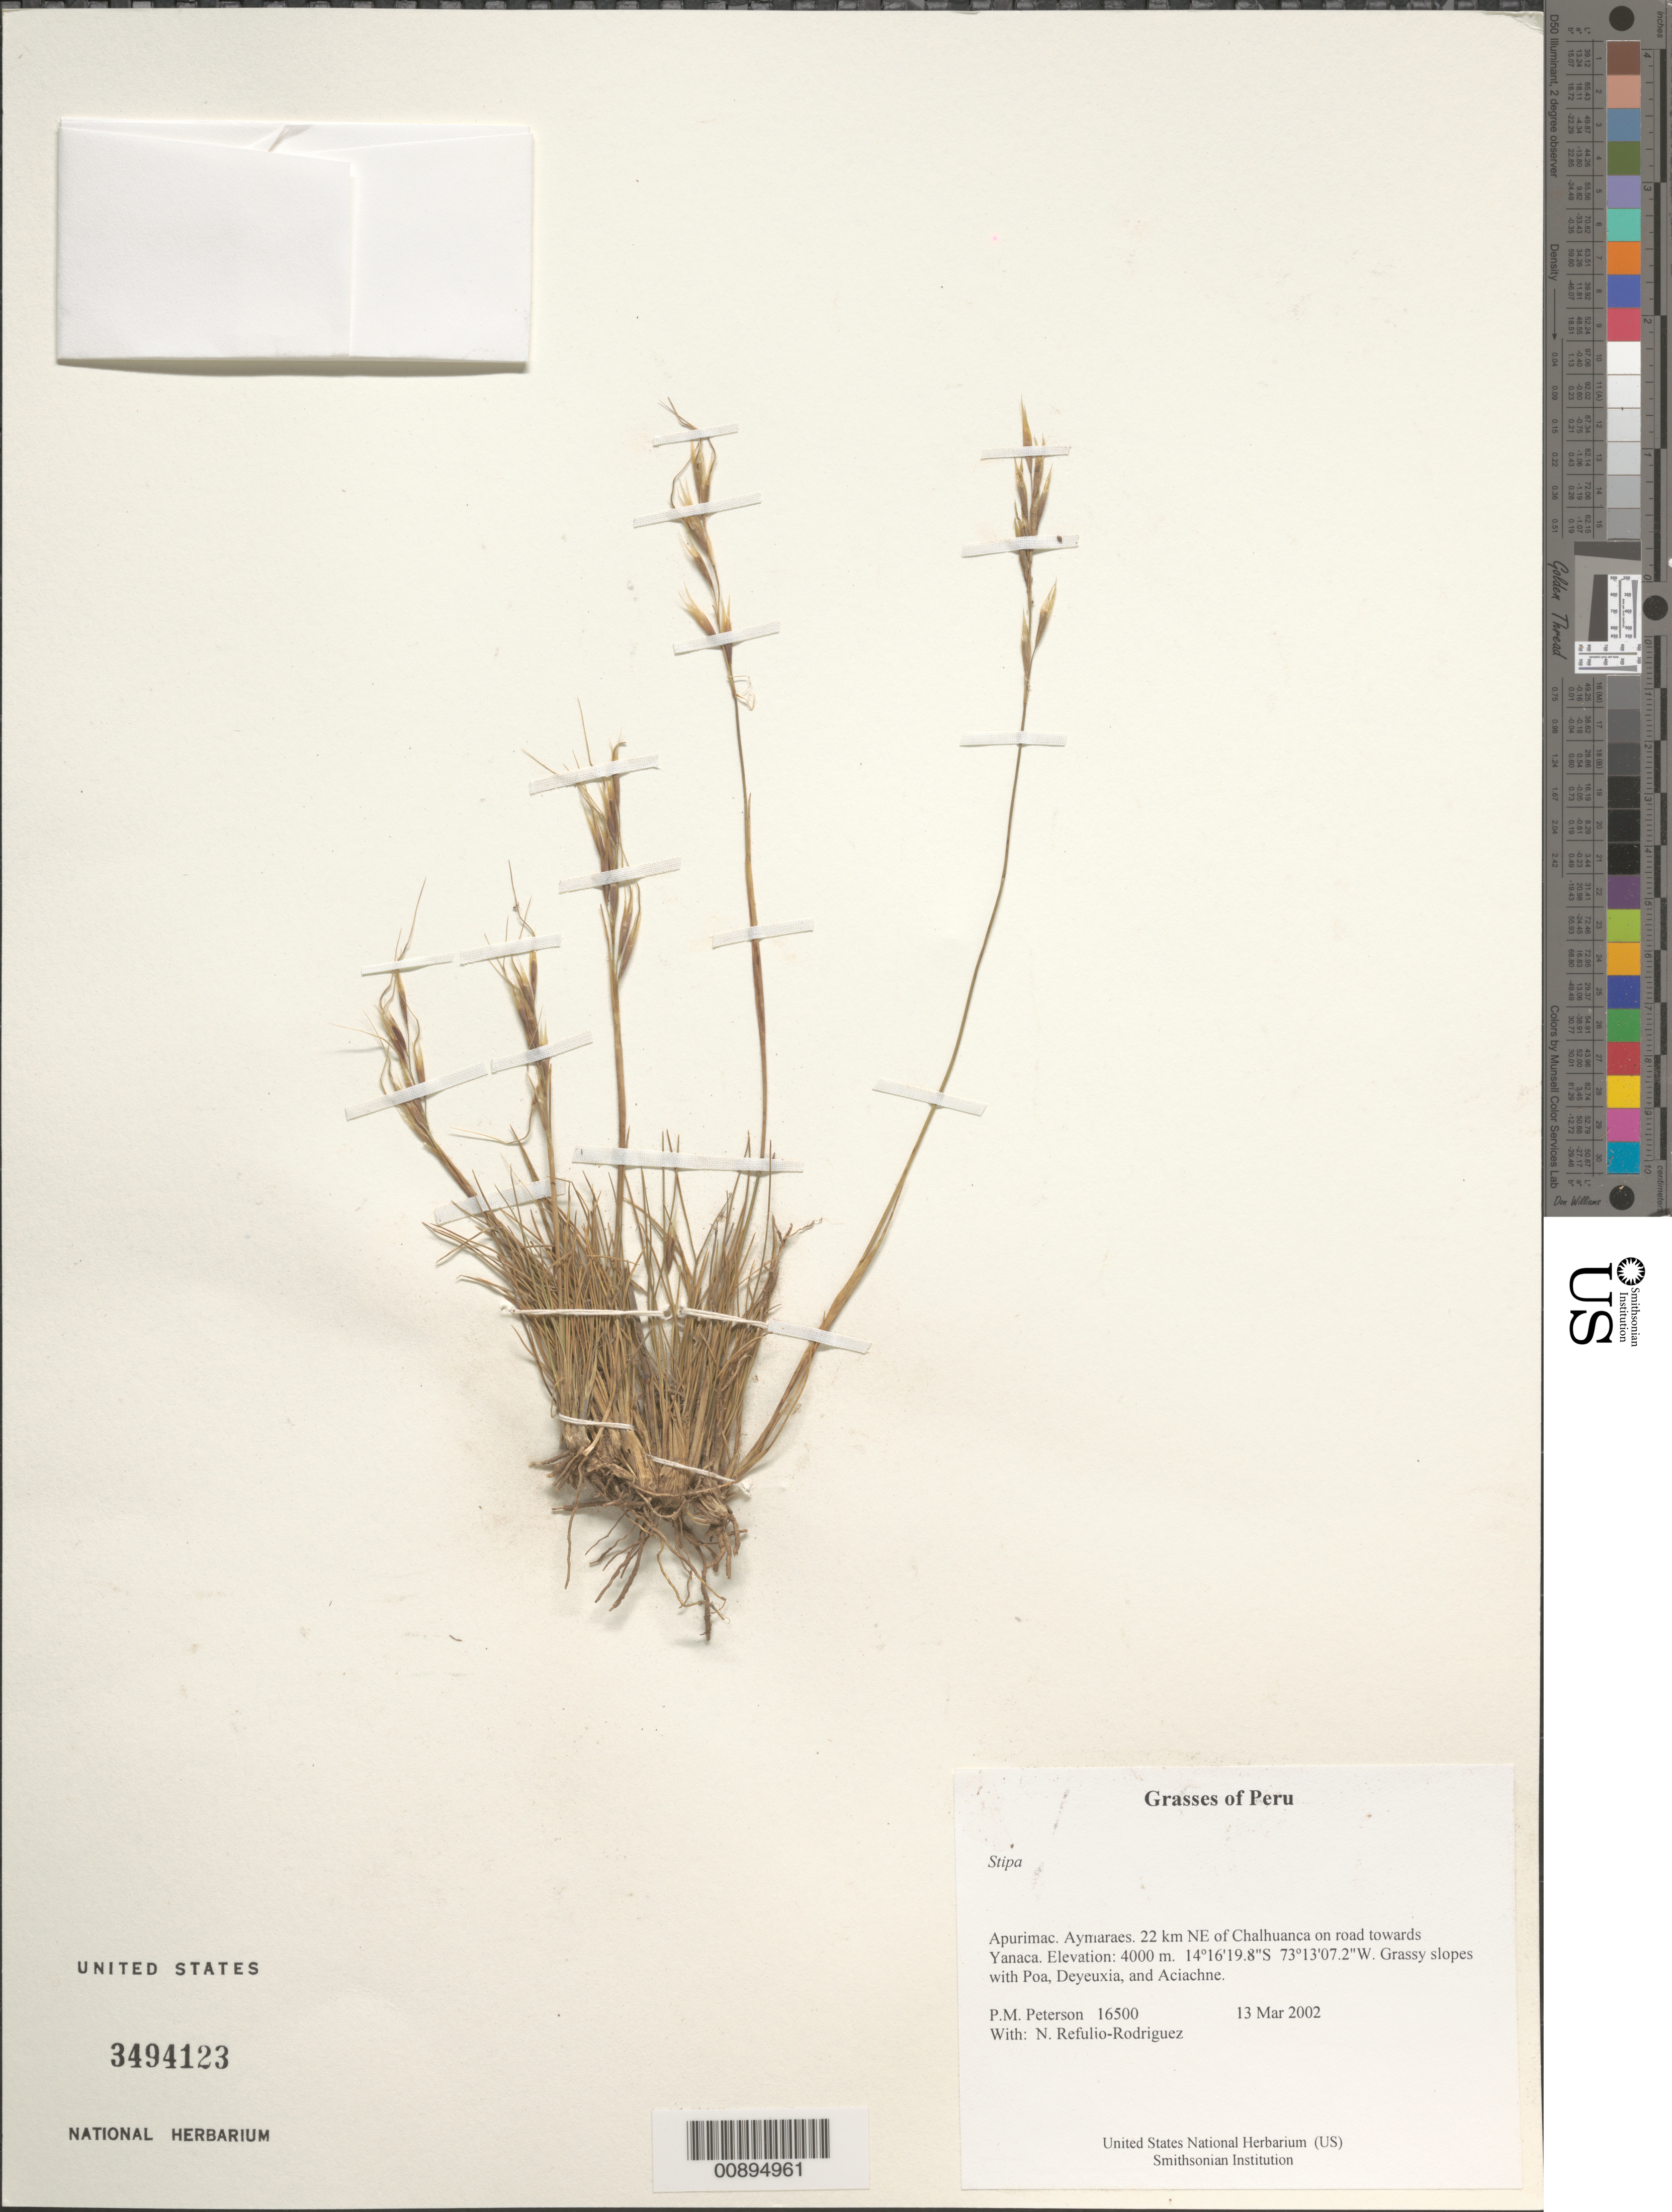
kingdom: Plantae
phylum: Tracheophyta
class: Liliopsida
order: Poales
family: Poaceae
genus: Piptochaetium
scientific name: Piptochaetium sp.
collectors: P. M. Peterson & N. Refulio-Rodríguez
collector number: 16500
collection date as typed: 13 Mar 2002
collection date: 2002-03-13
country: Peru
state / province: Apurímac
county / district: Aymaraes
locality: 22 km NE of Chalhuanca on road towards Yanaca.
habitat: Grassy slopes with ~Poa, Deyeuxia, and Aciachne~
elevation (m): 4000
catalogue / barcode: US 3494123